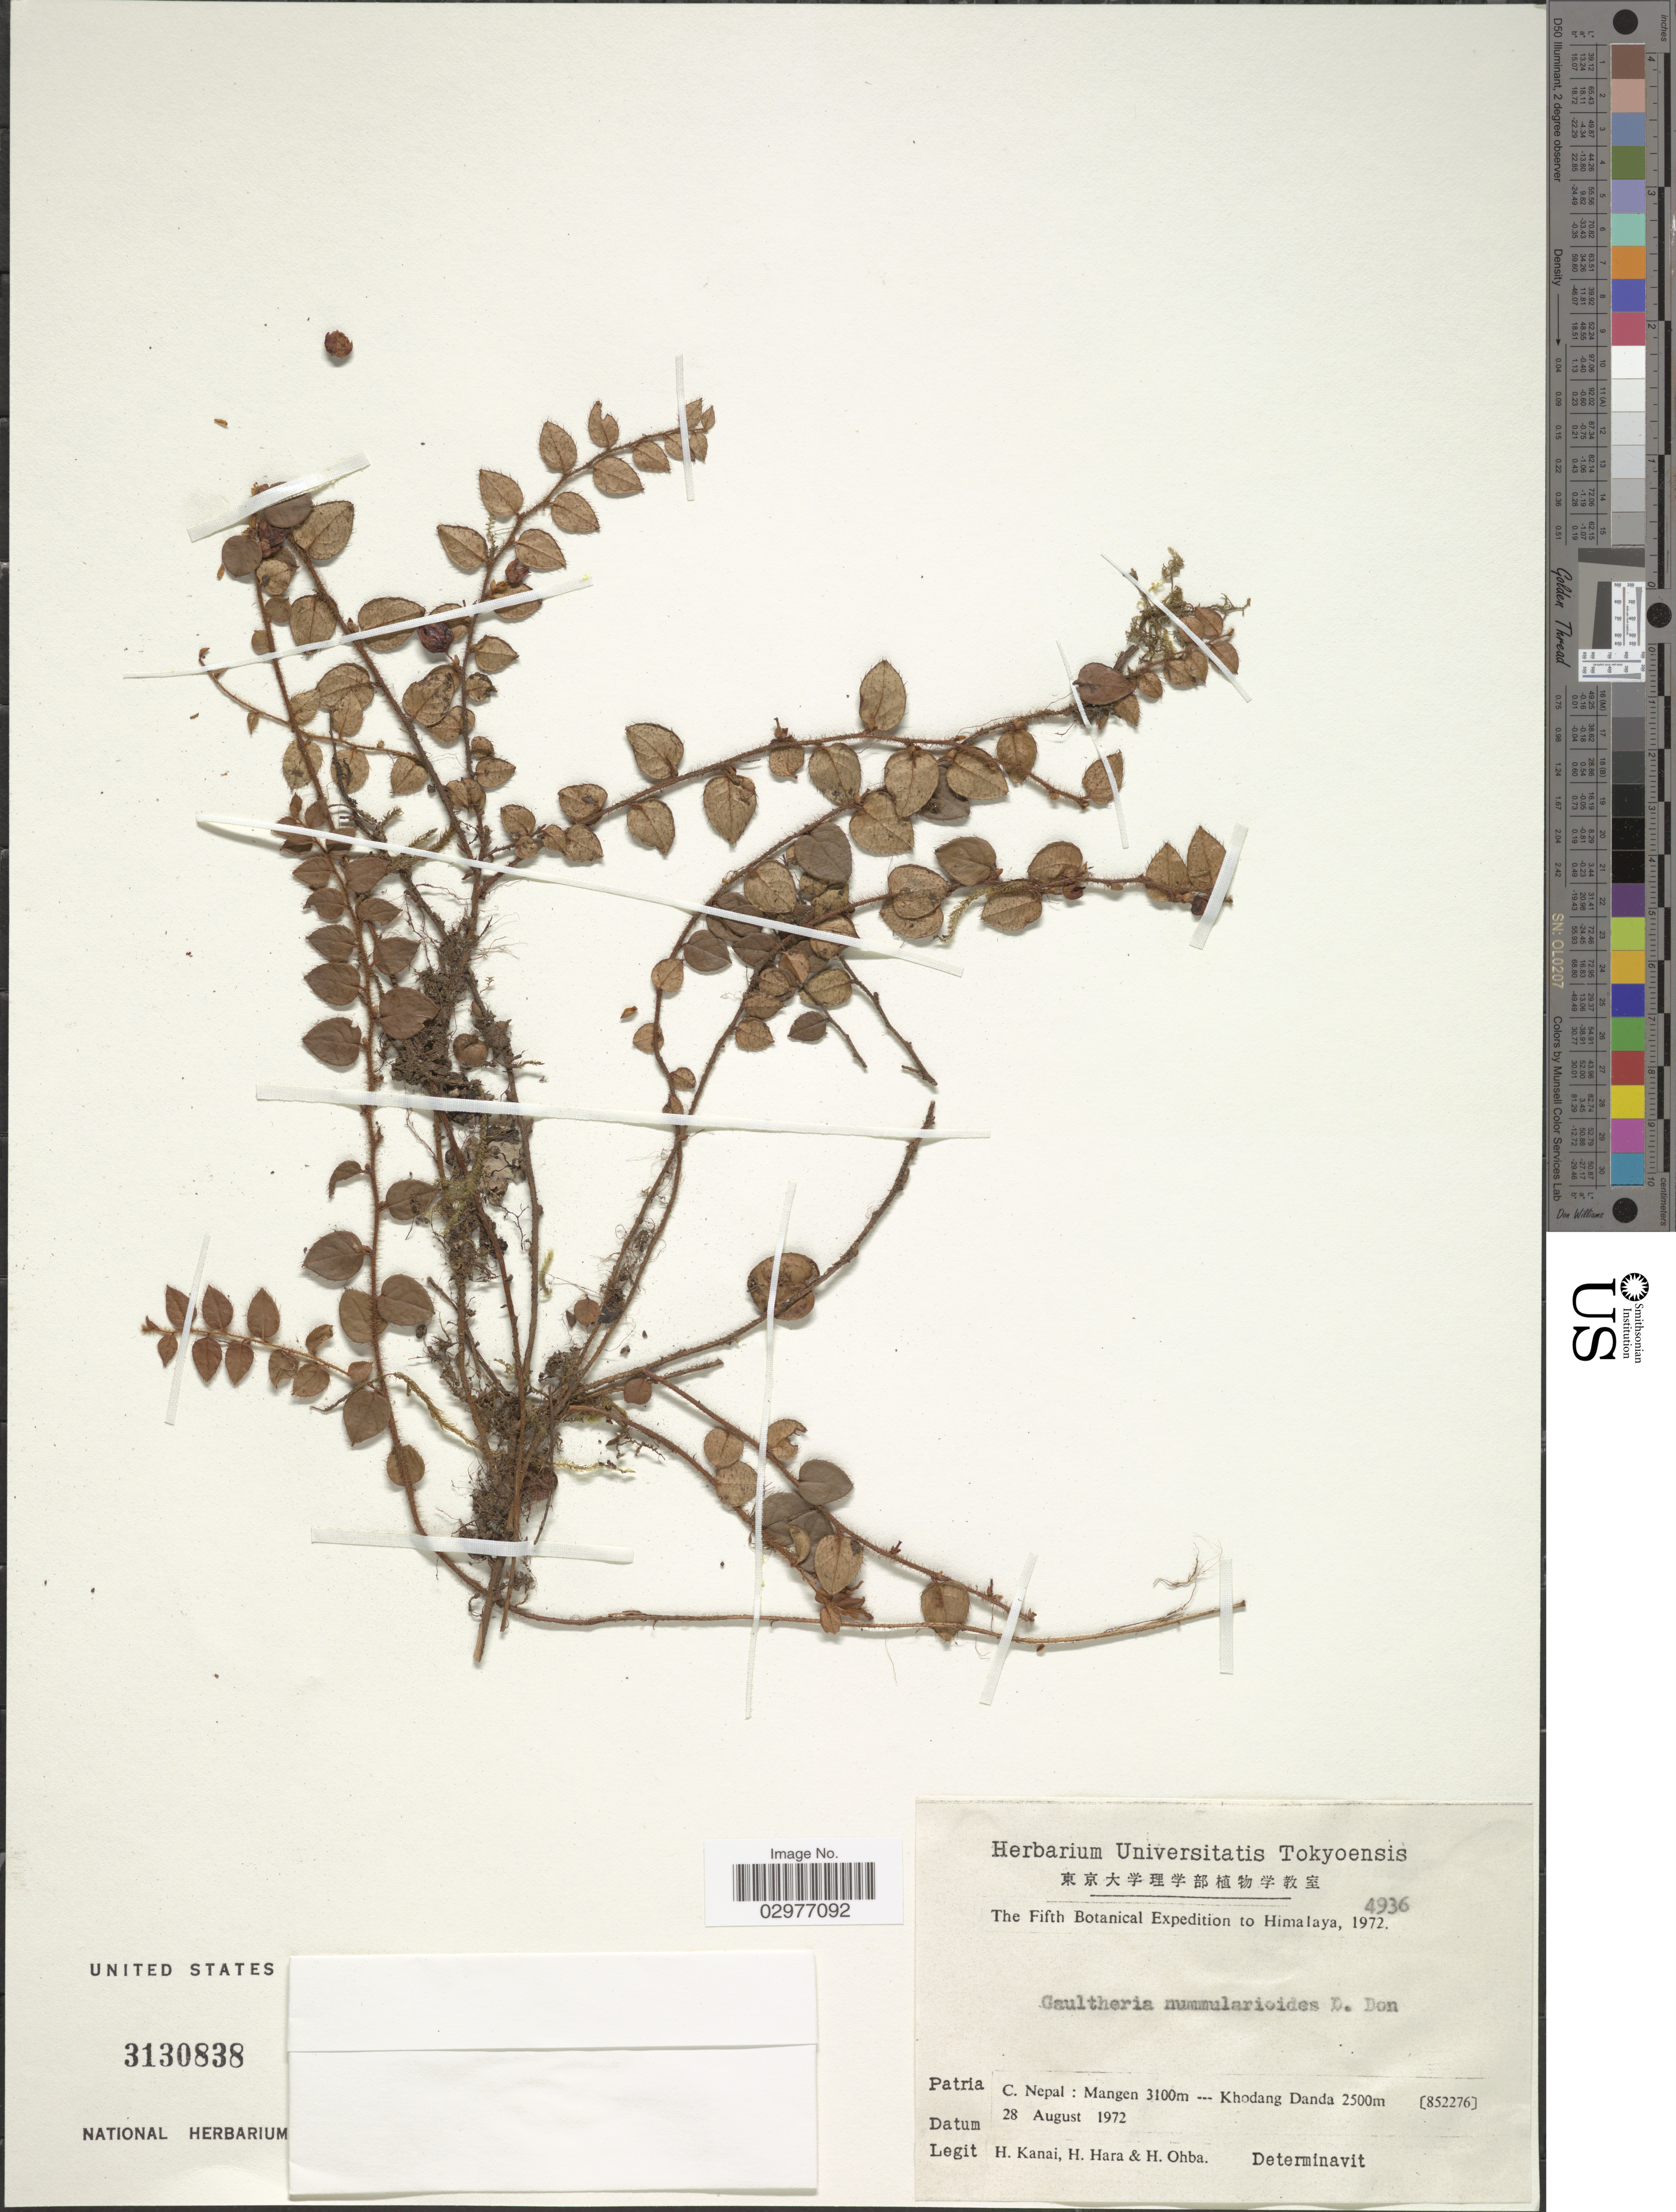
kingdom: Plantae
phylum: Tracheophyta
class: Magnoliopsida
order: Ericales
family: Ericaceae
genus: Gaultheria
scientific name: Gaultheria nummularioides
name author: G. Don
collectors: H. Kanai & H. Ohba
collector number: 4936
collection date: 1972-08-28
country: Nepal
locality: C. Nepal: Mangen, Khoday Danda (852276).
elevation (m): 2500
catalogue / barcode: US 3130838